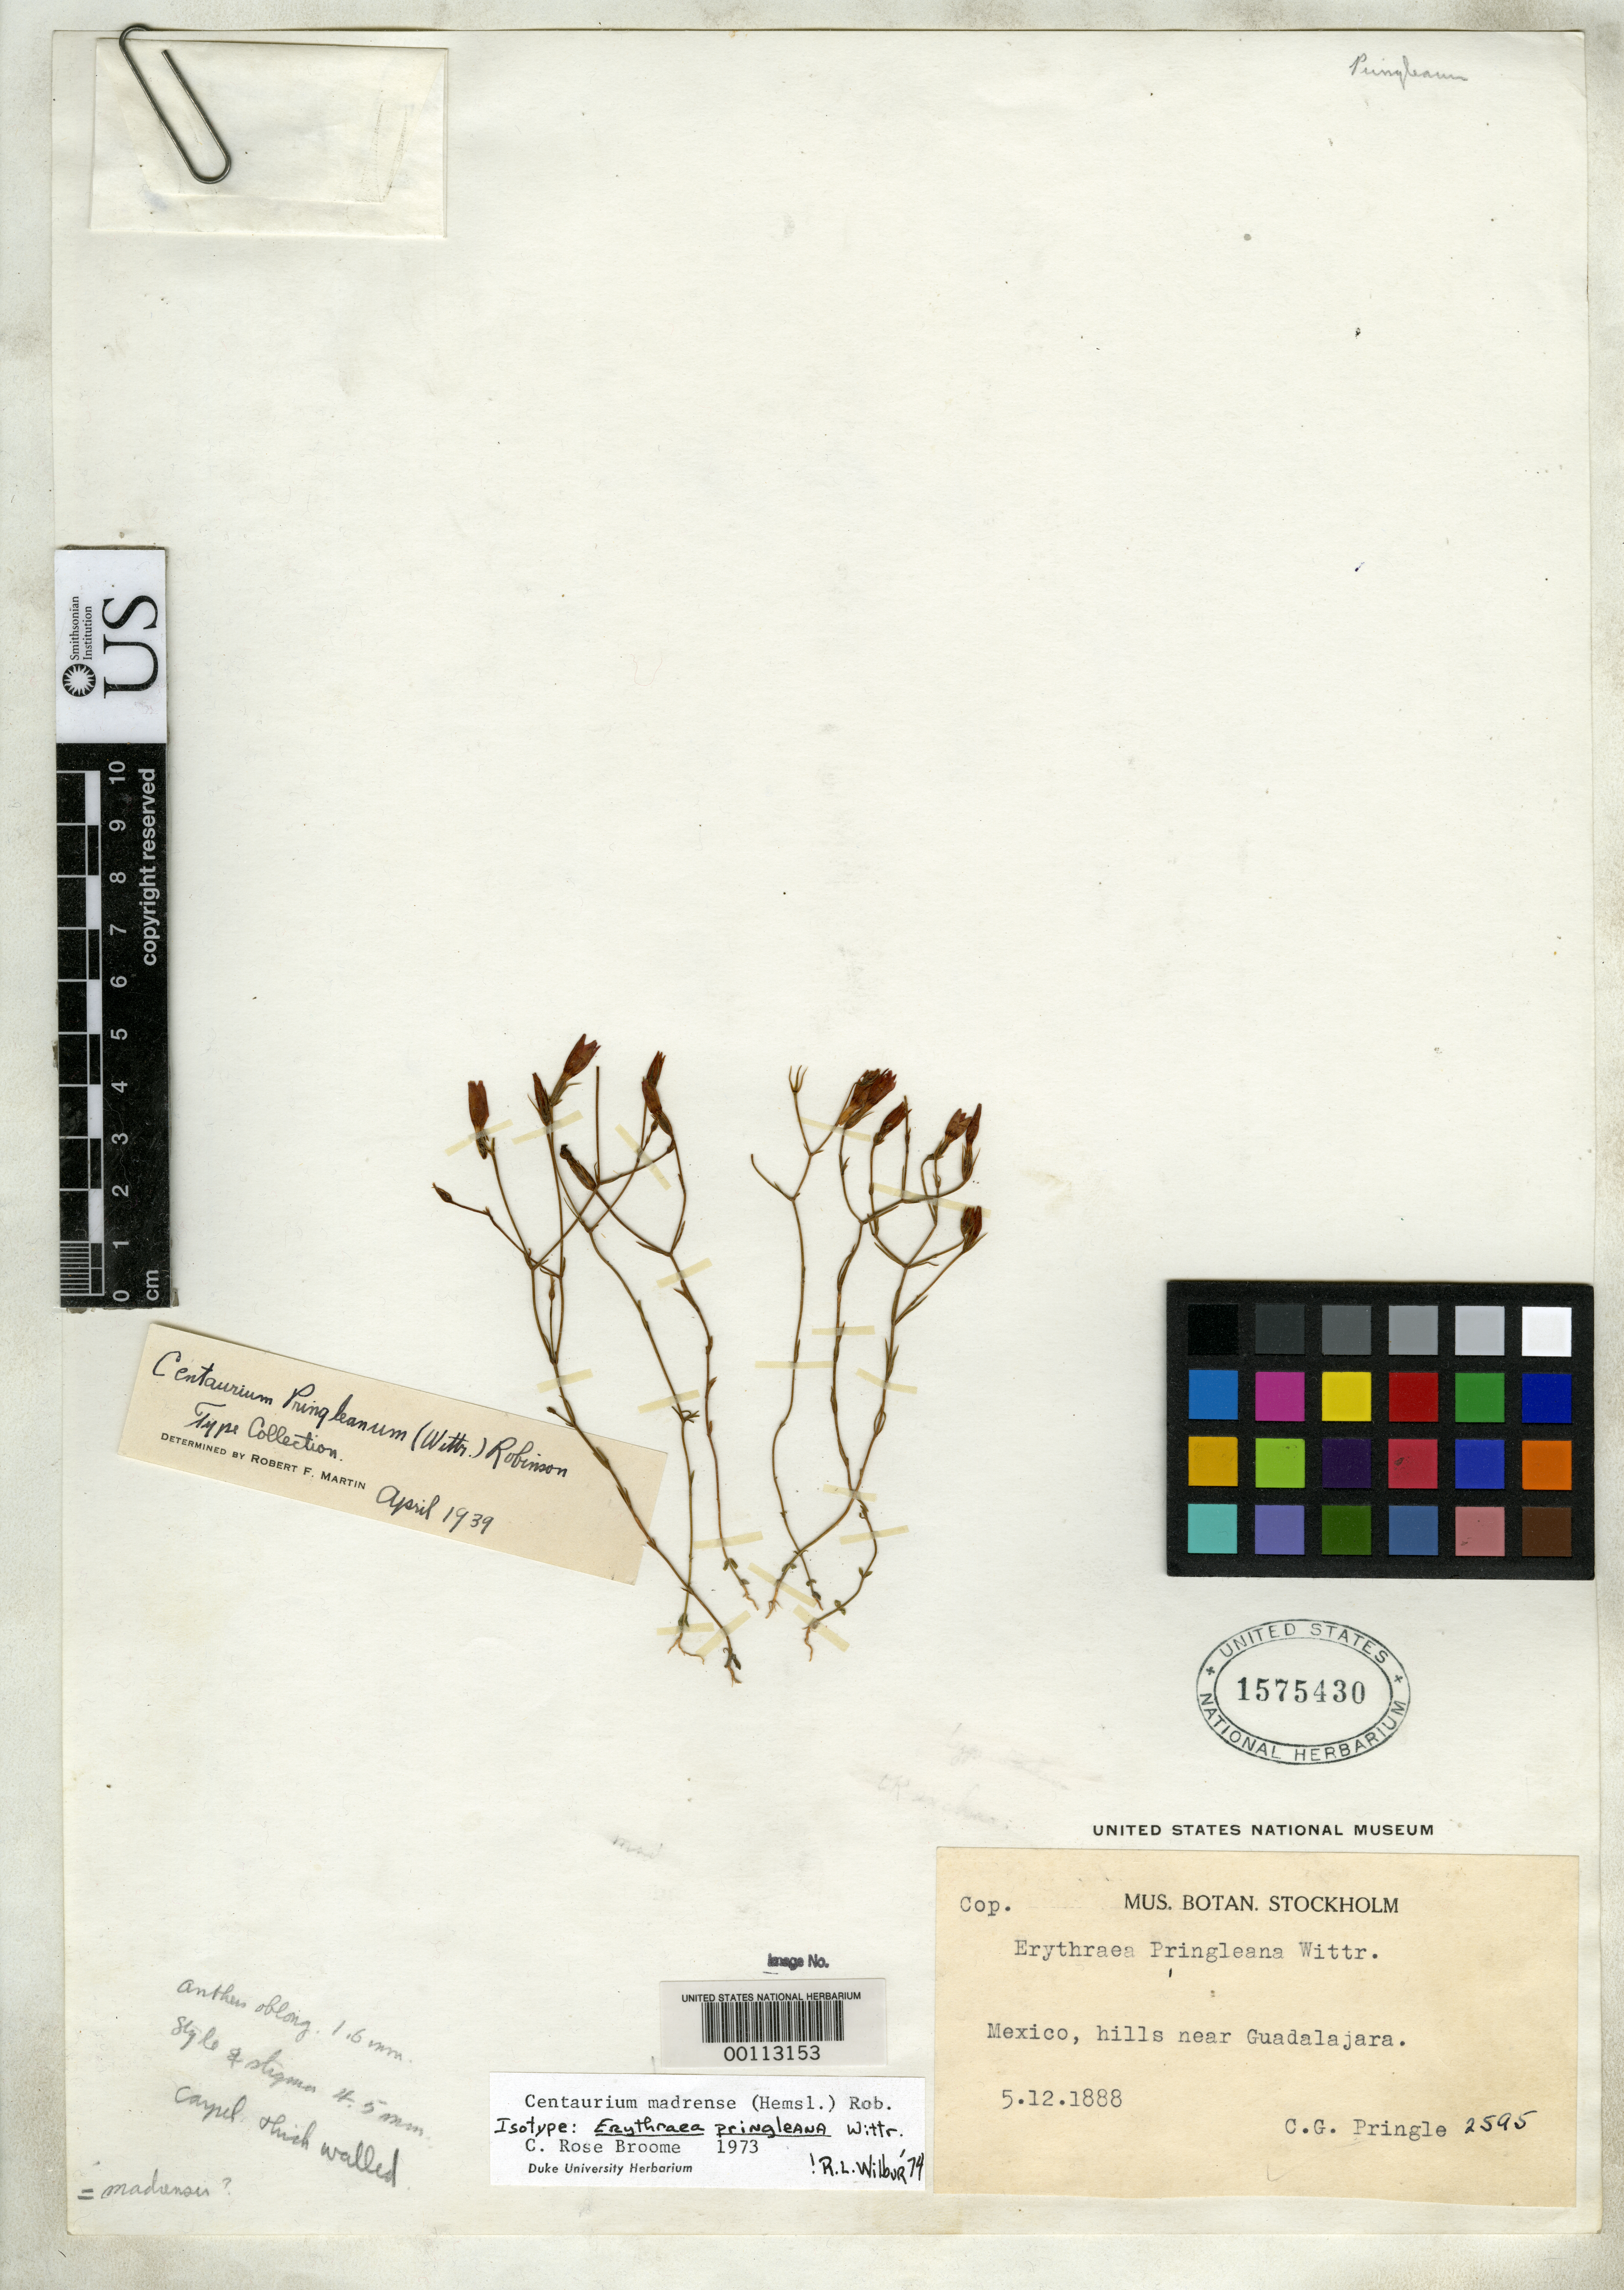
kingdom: Plantae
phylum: Tracheophyta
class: Magnoliopsida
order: Gentianales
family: Gentianaceae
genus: Erythraea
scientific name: Erythraea pringleana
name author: Wittrock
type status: Isotype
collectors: C. G. Pringle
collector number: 2595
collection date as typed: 05 Dec 1888 or 12 May 1888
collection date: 1888-05-12 or 1888-12-05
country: Mexico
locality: Hills near Guadalajara.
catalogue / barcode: US 1575430